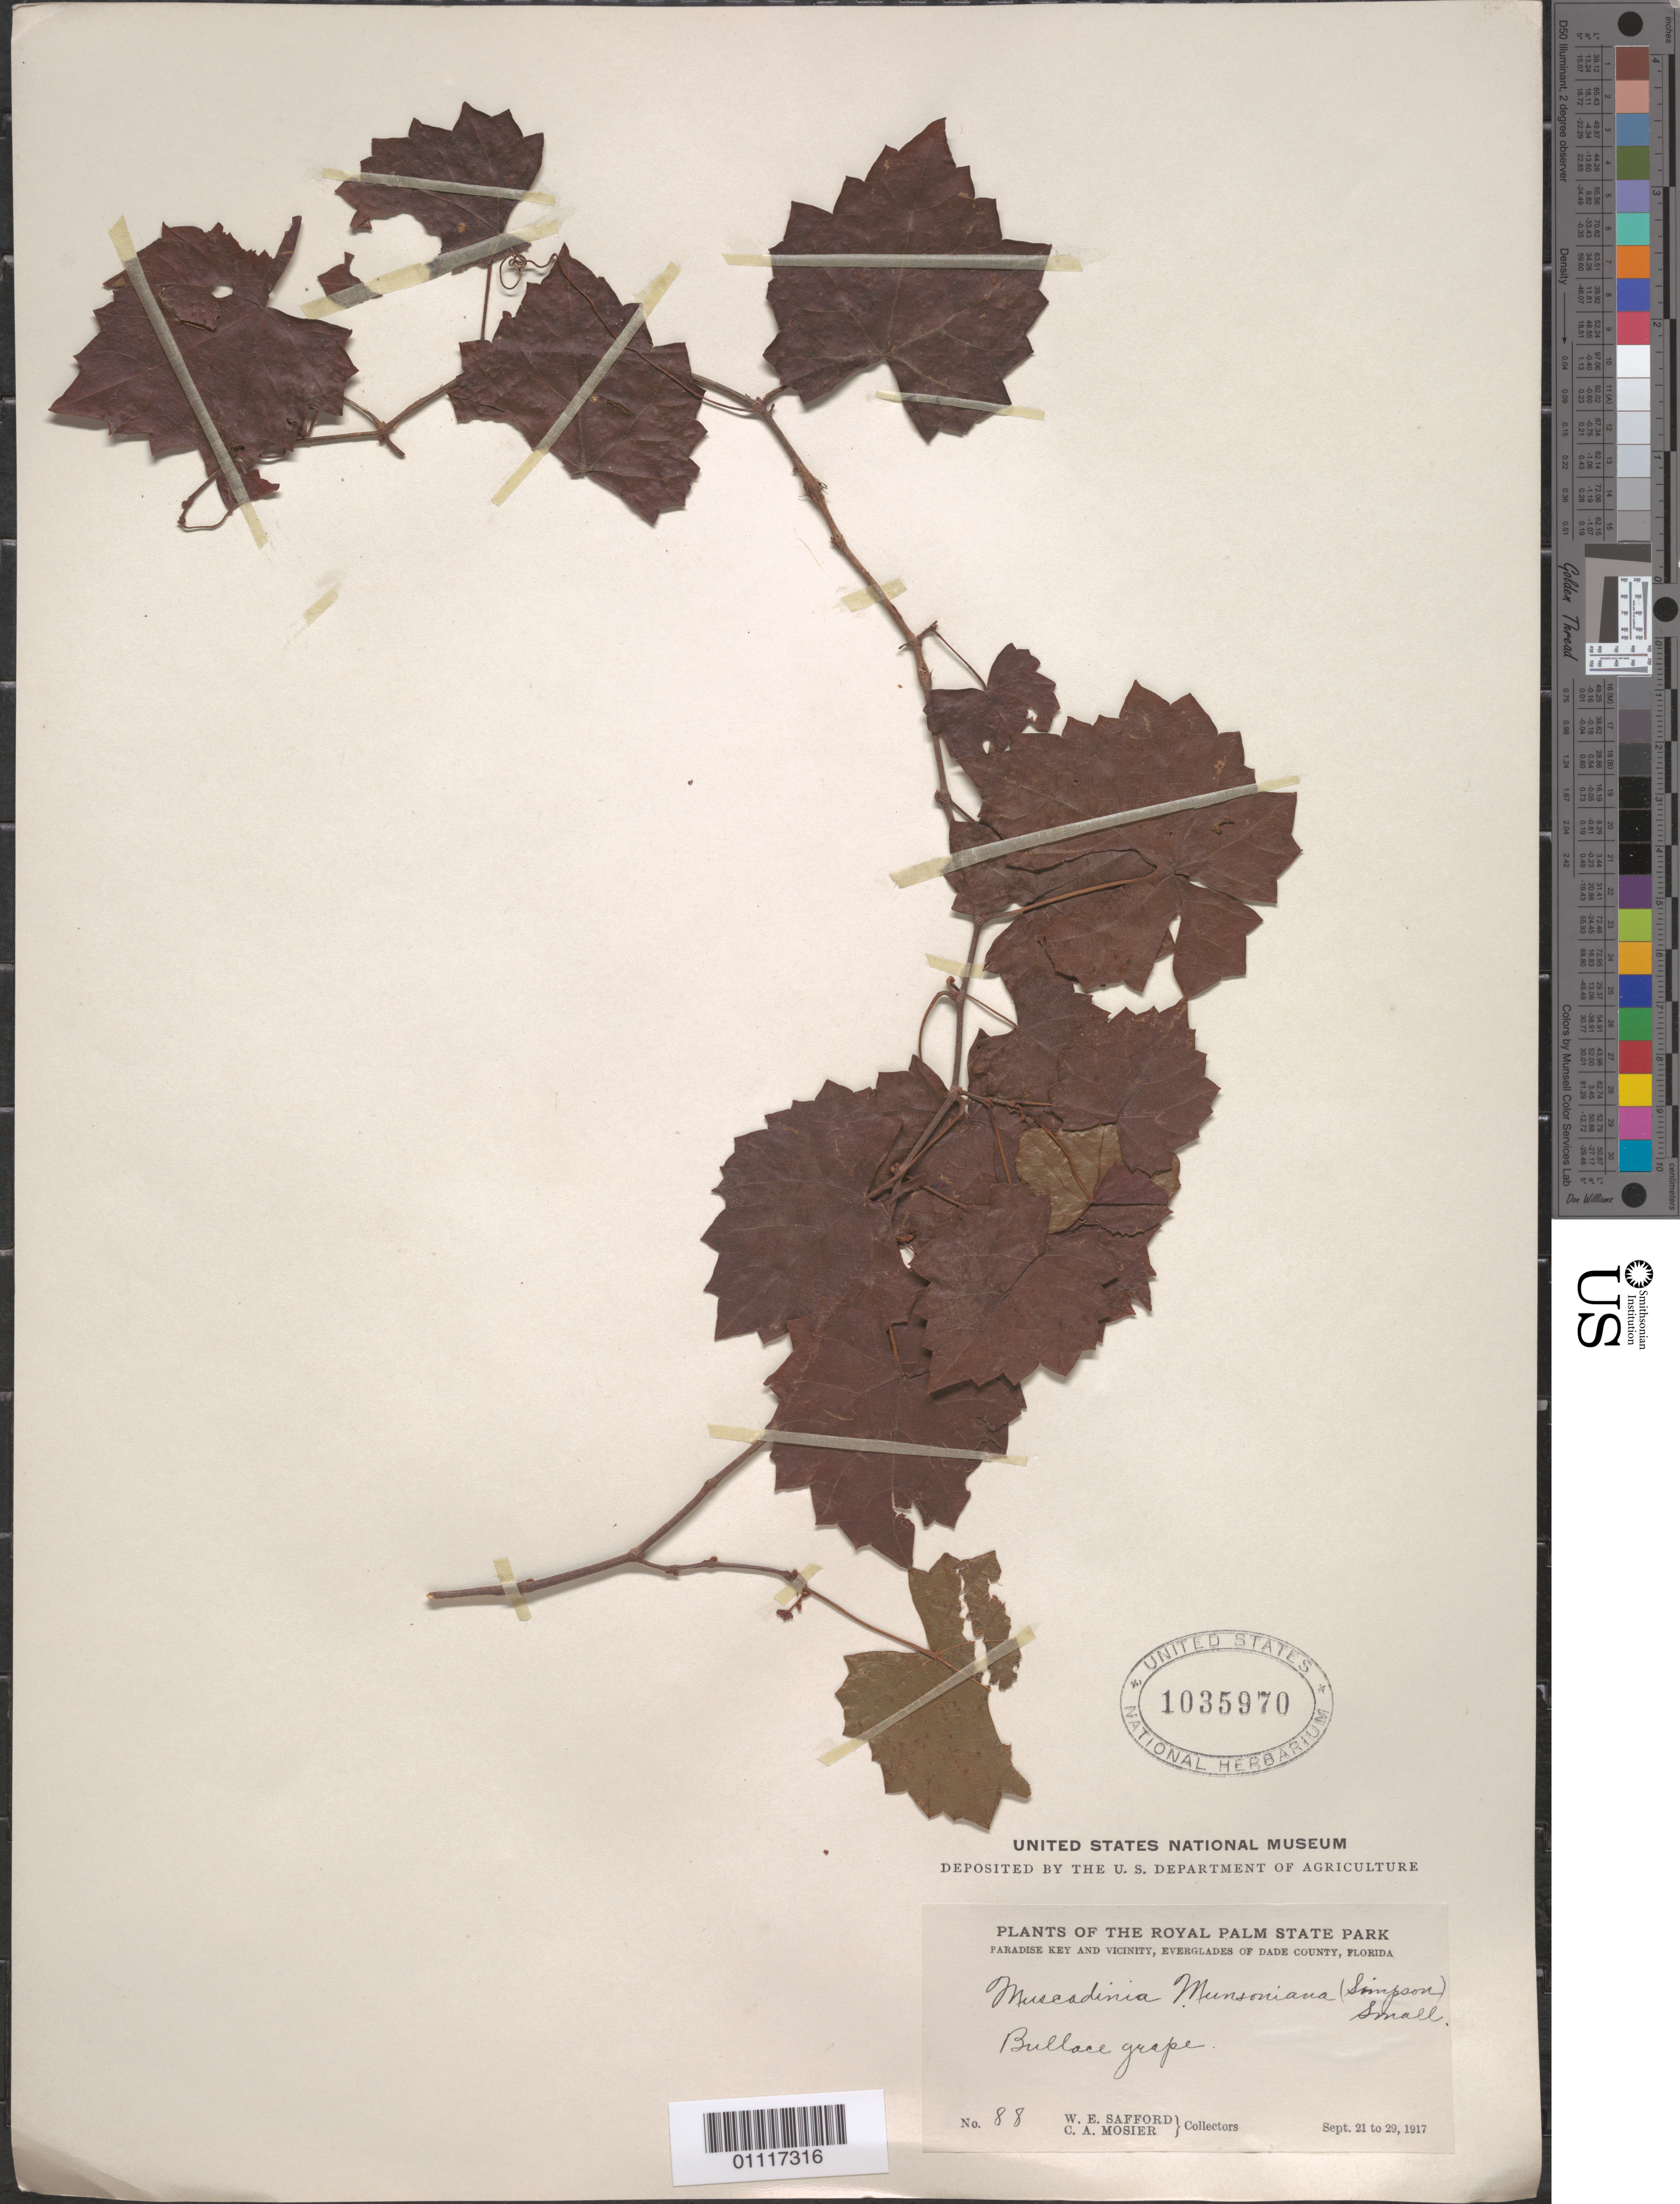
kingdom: Plantae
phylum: Tracheophyta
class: Magnoliopsida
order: Vitales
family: Vitaceae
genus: Vitis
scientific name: Vitis munsoniana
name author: J.H. Simpson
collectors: W. E. Safford & C. A. Mosier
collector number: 88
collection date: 1917-09-21/1917-09-29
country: United States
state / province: Florida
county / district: Dade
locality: Paradise Key and Vicinity, Everglades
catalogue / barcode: US 1035970